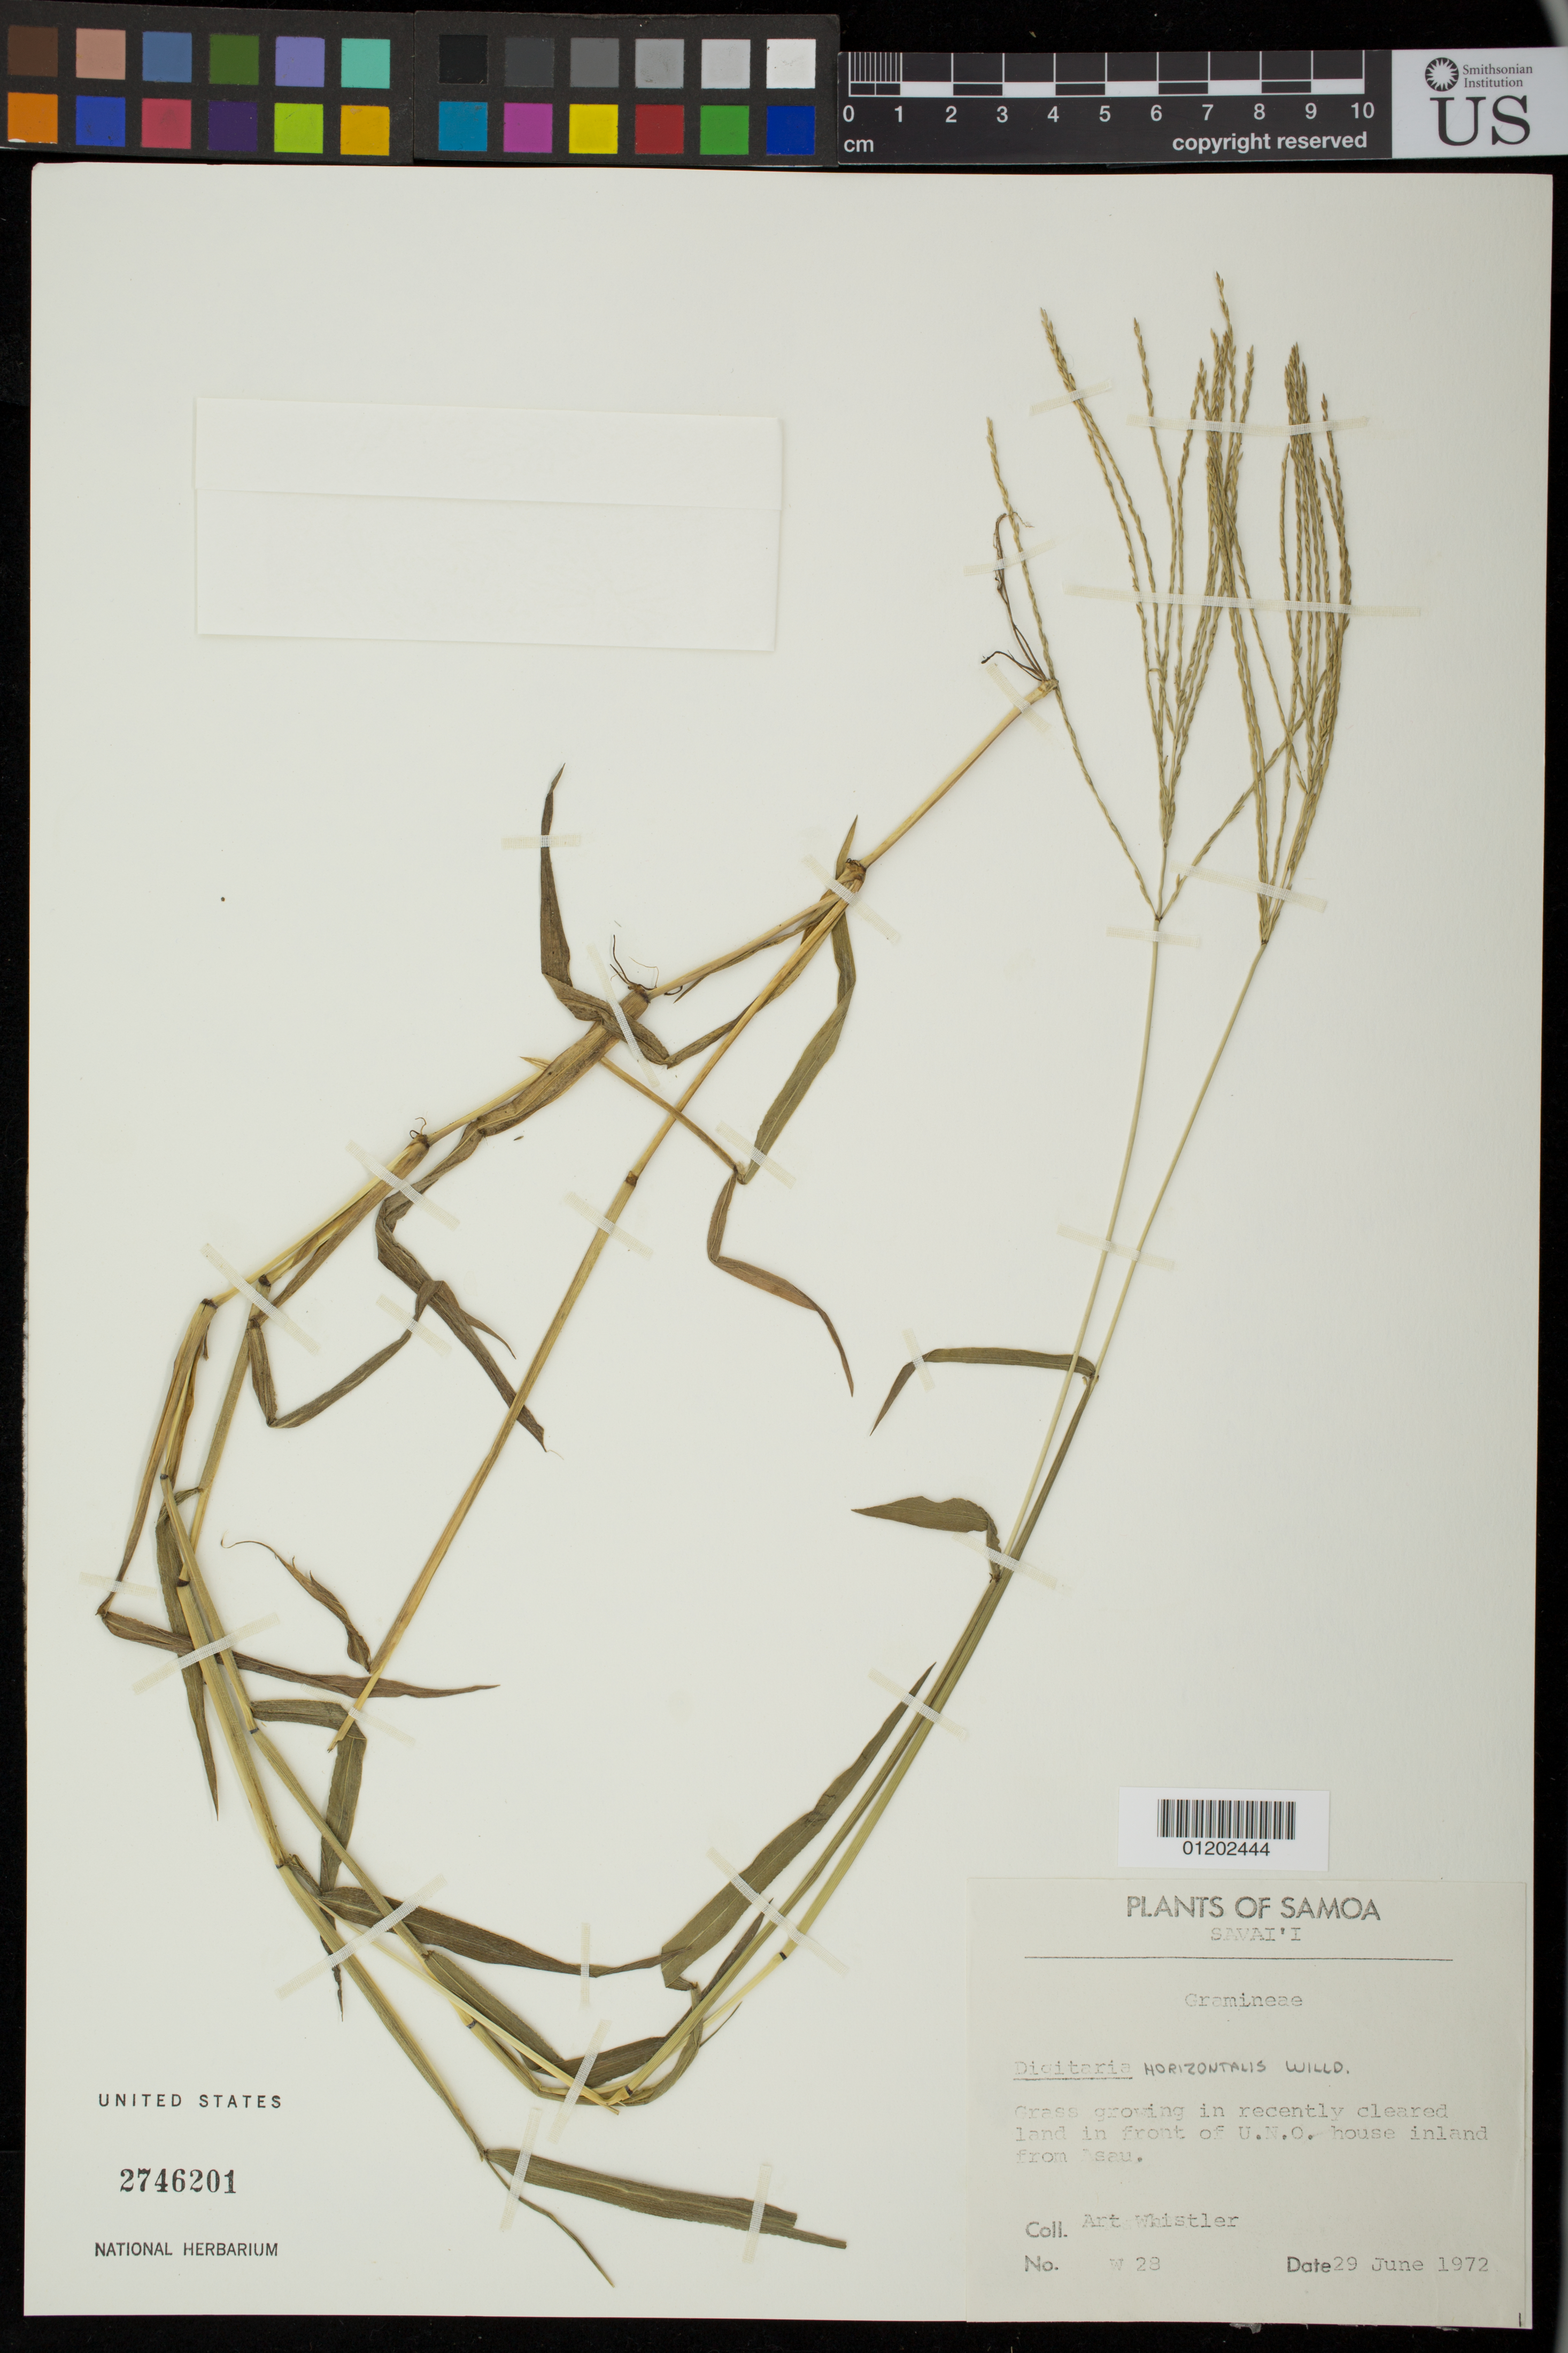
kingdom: Plantae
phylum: Tracheophyta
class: Liliopsida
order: Poales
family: Poaceae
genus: Digitaria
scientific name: Digitaria horizontalis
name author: Willd.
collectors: A. Whistler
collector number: W28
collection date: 1972-06-29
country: Samoa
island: Savai'i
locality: In front of U.N.O house inland from Asau.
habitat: Recently cleared land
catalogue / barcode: US 2746201